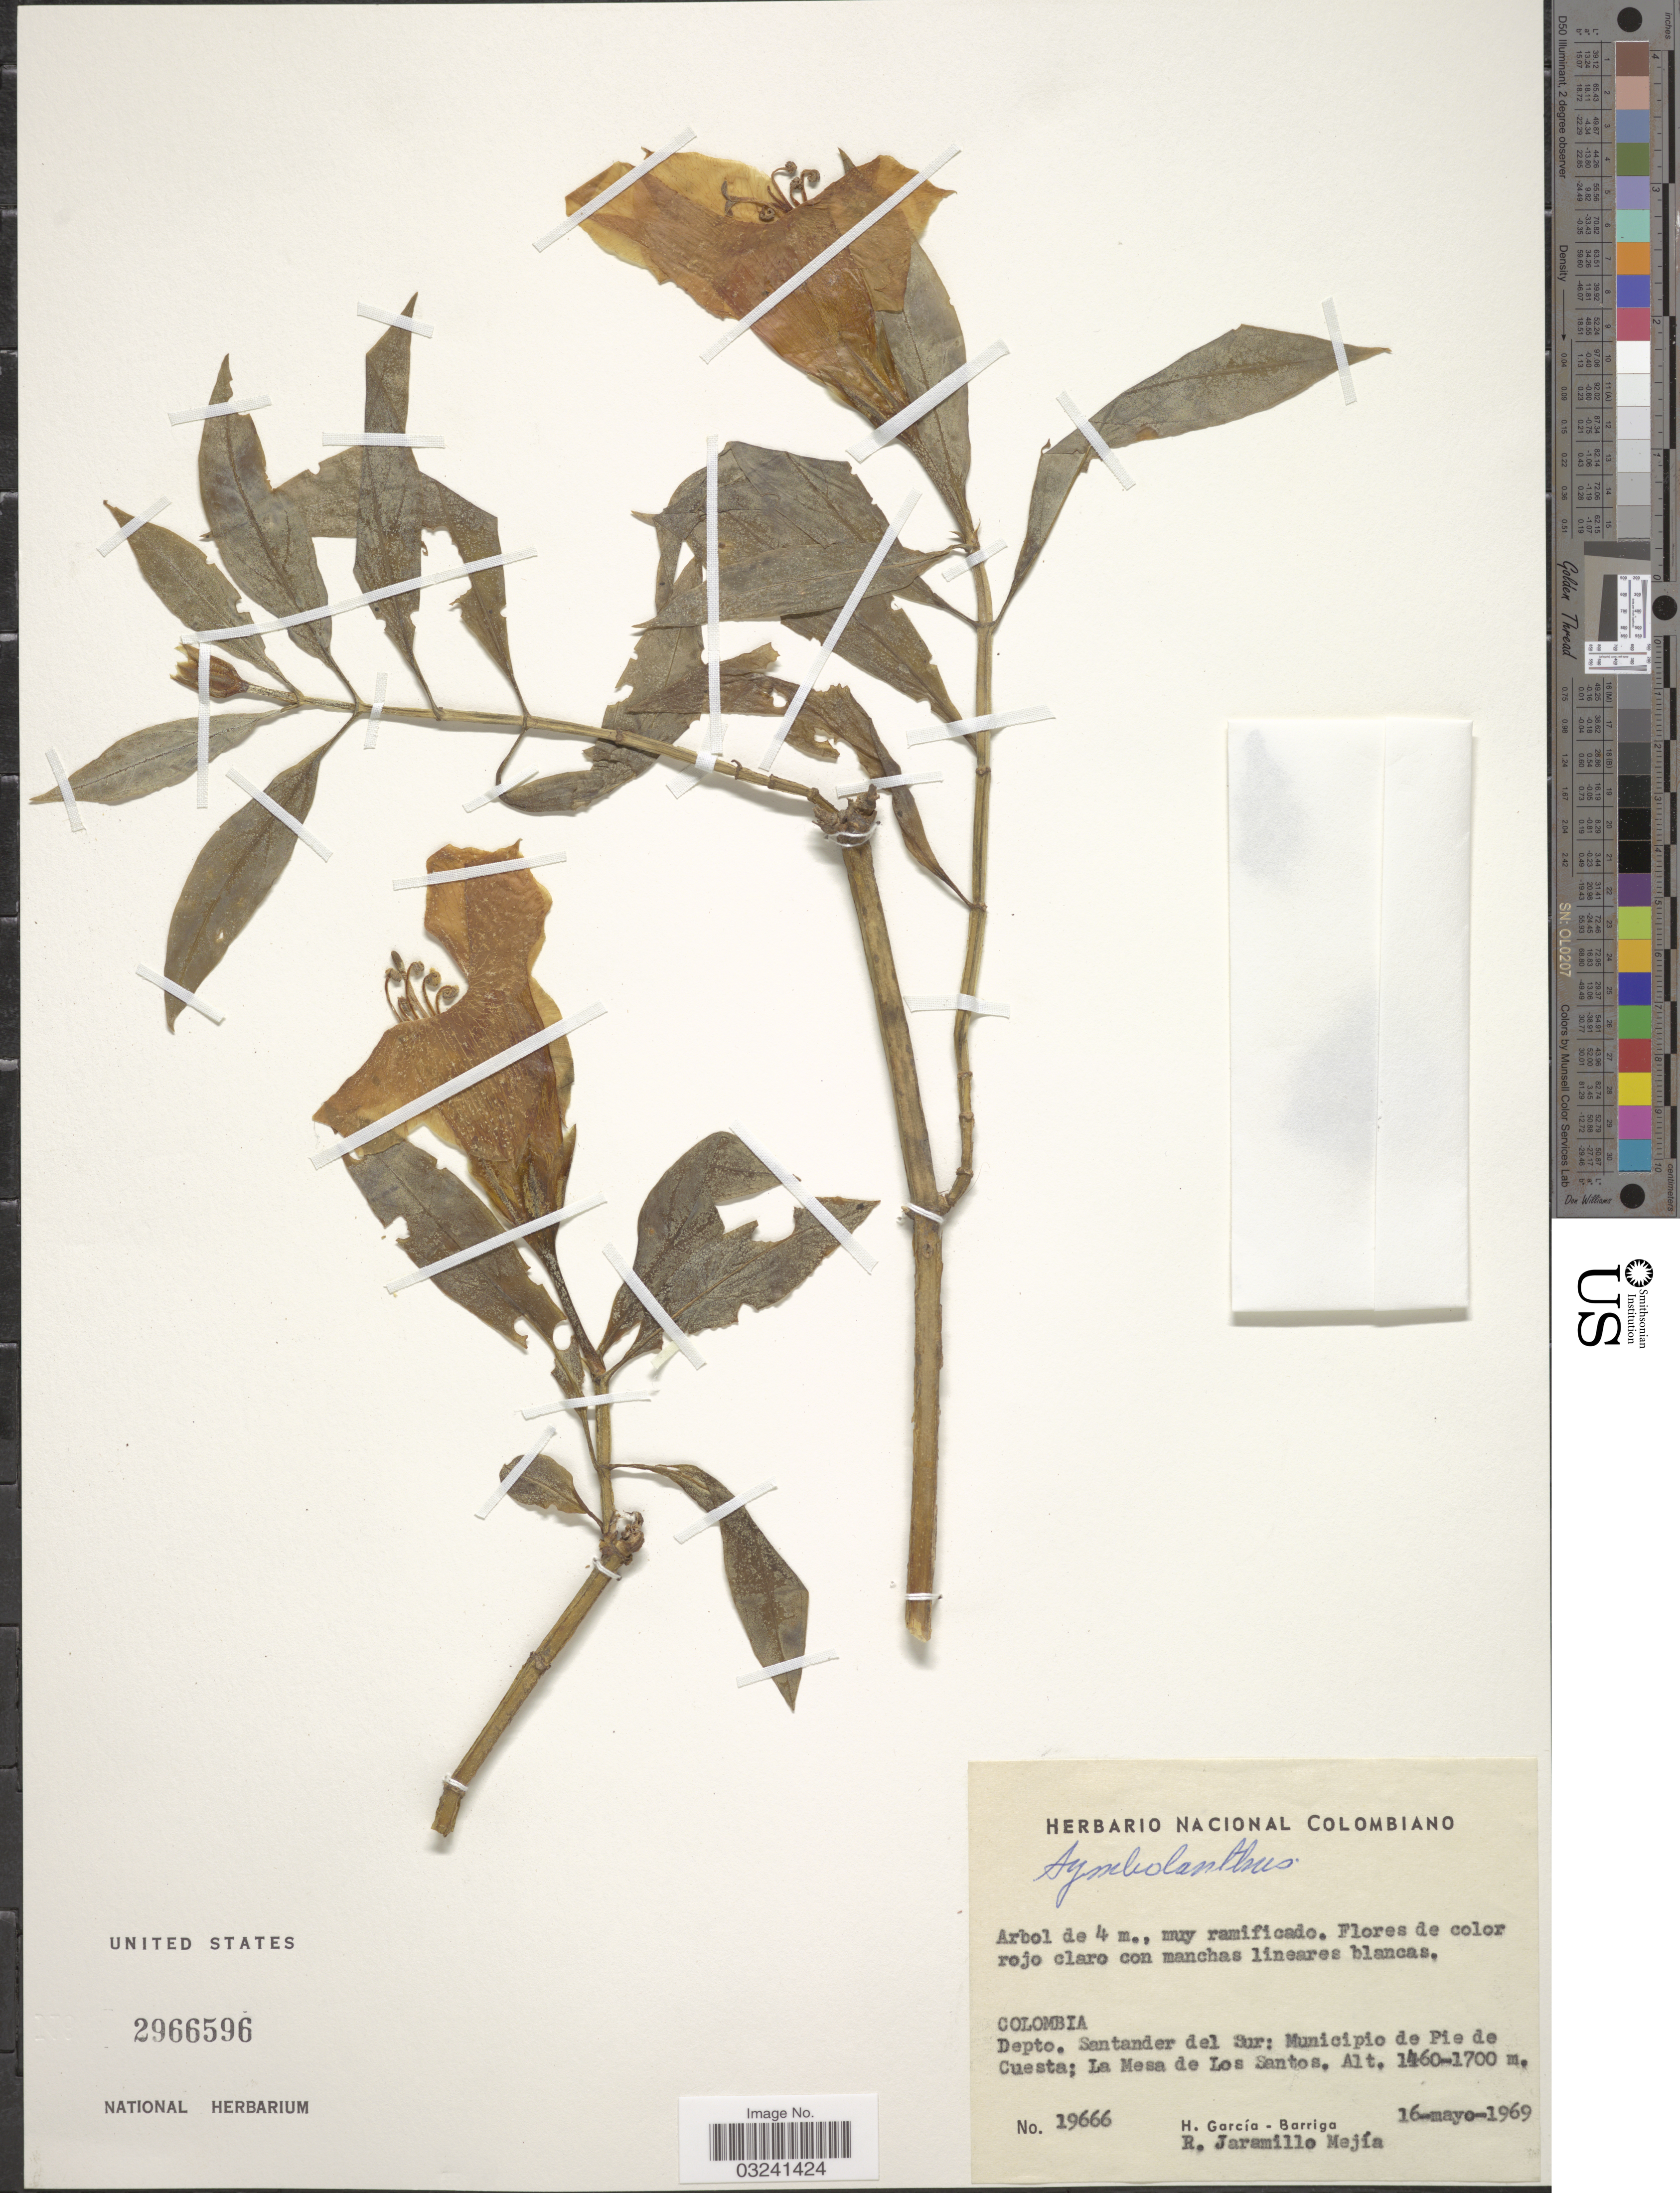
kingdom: Plantae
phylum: Tracheophyta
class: Magnoliopsida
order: Gentianales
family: Gentianaceae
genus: Symbolanthus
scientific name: Symbolanthus calygonus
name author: (Ruiz & Pav.) Griseb. ex Gilg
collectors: H. García Barriga & R. Jaramillo M.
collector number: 19666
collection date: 1969-05-16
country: Colombia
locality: Depto. Santander del Sur: Municipio de Pie de Cuesta; La Mesa de Los Santos.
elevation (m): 1460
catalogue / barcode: US 2966596